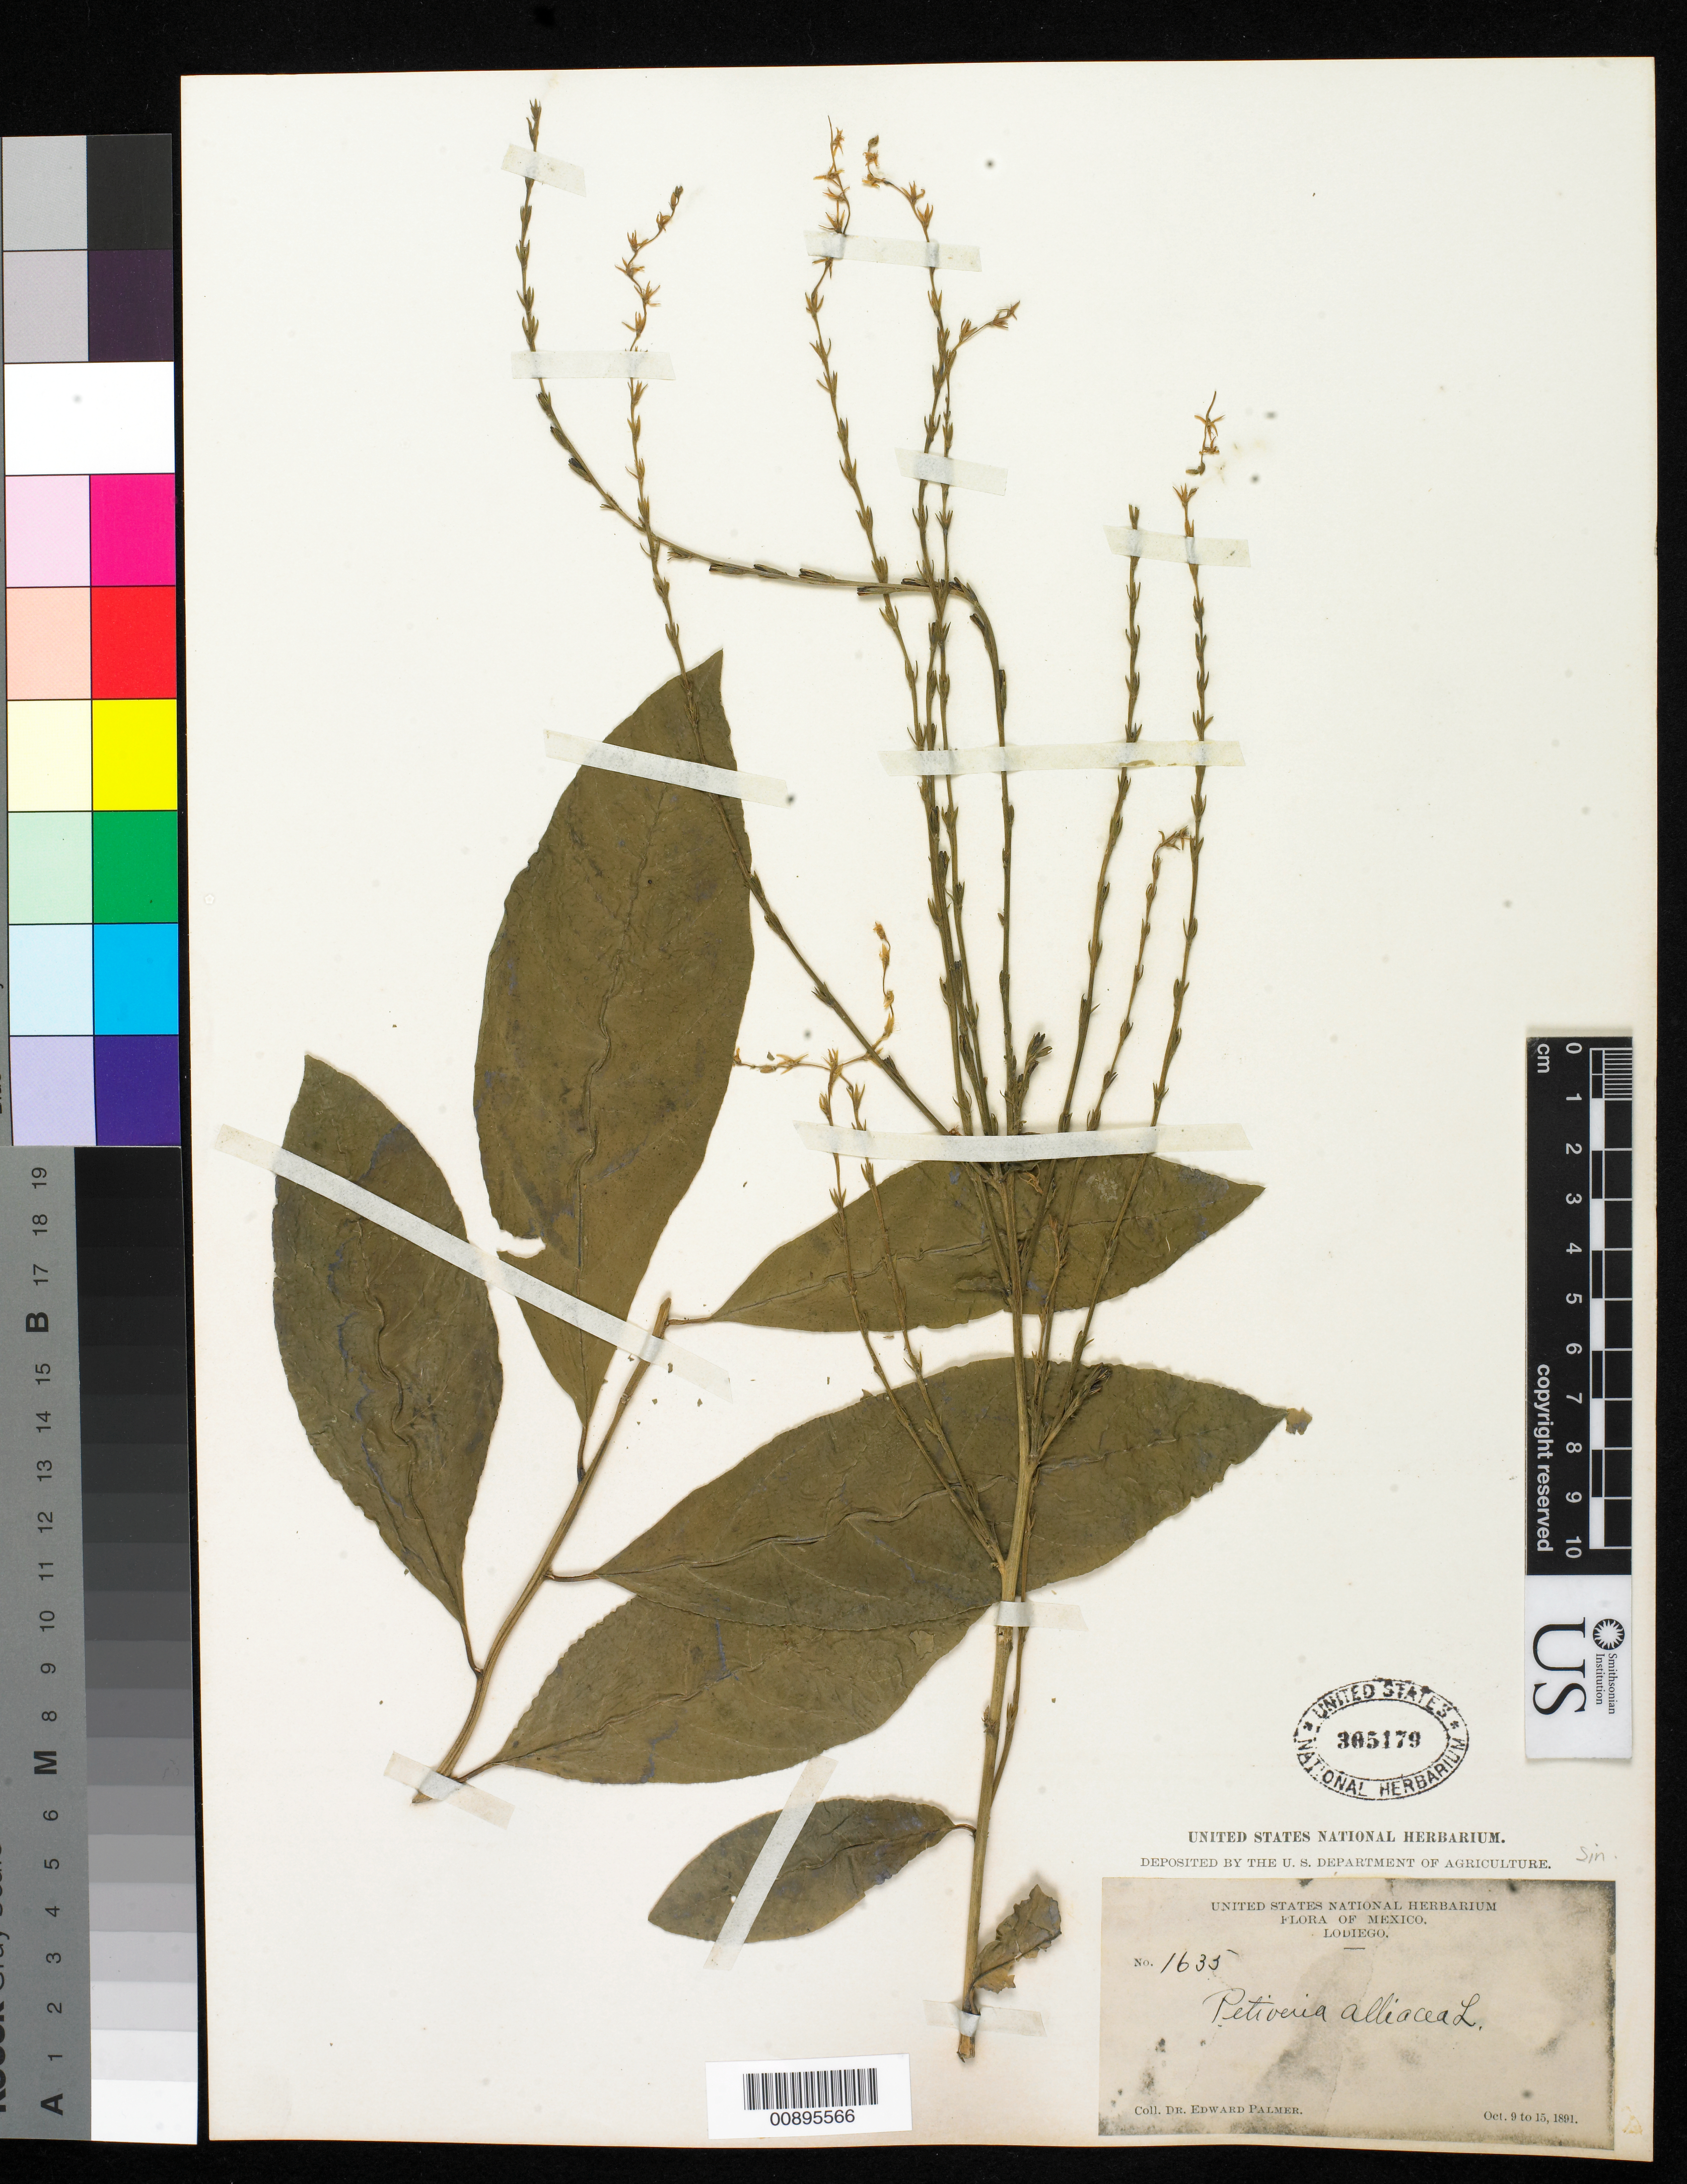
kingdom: Plantae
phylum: Tracheophyta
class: Magnoliopsida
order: Caryophyllales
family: Phytolaccaceae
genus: Petiveria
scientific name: Petiveria alliacea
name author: L.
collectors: E. Palmer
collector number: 1635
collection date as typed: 09 Oct 1891 to 15 Oct 1891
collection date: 1891-10-09/1891-10-15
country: Mexico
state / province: Sinaloa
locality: Lodiego, Sinaloa.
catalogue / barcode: US 305179